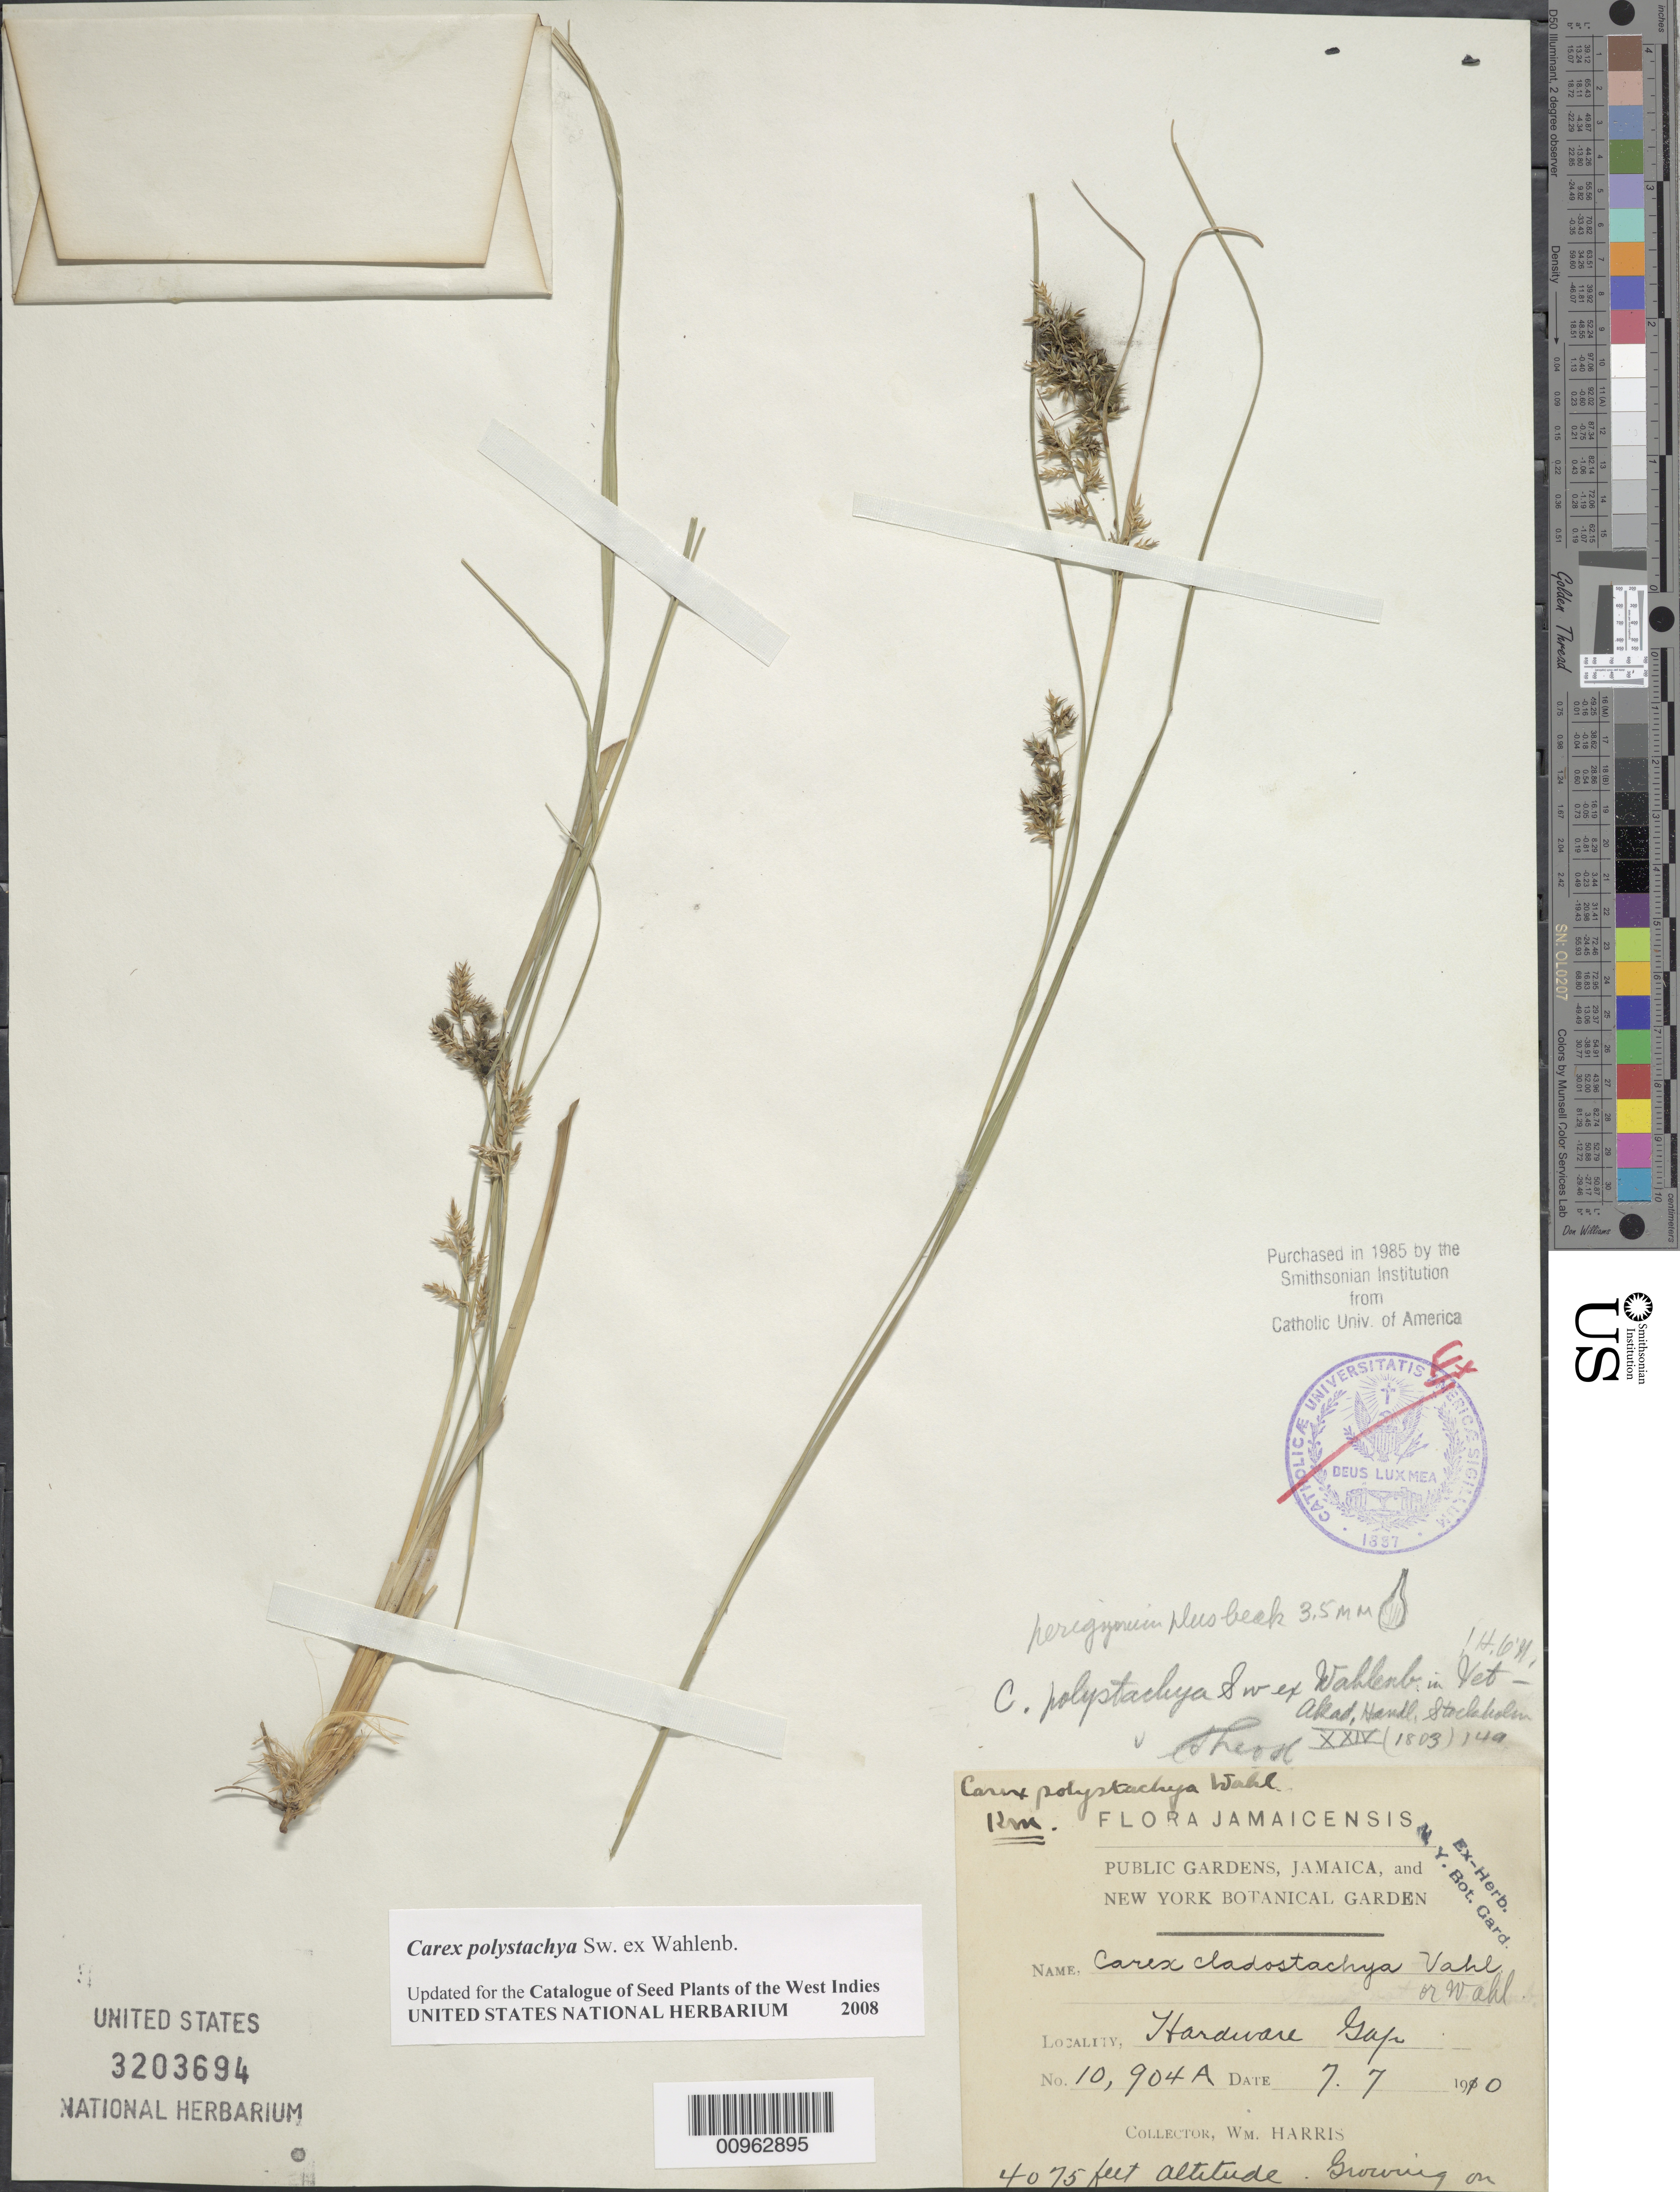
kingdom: Plantae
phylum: Tracheophyta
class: Liliopsida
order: Poales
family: Cyperaceae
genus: Carex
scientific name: Carex polystachya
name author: Sw. ex Wahlenb.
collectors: W. H. Harris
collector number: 10904A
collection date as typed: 07 Jul 1910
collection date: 1910-07-07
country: Jamaica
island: Jamaica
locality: Hardware Gap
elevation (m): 1242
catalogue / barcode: US 3203694